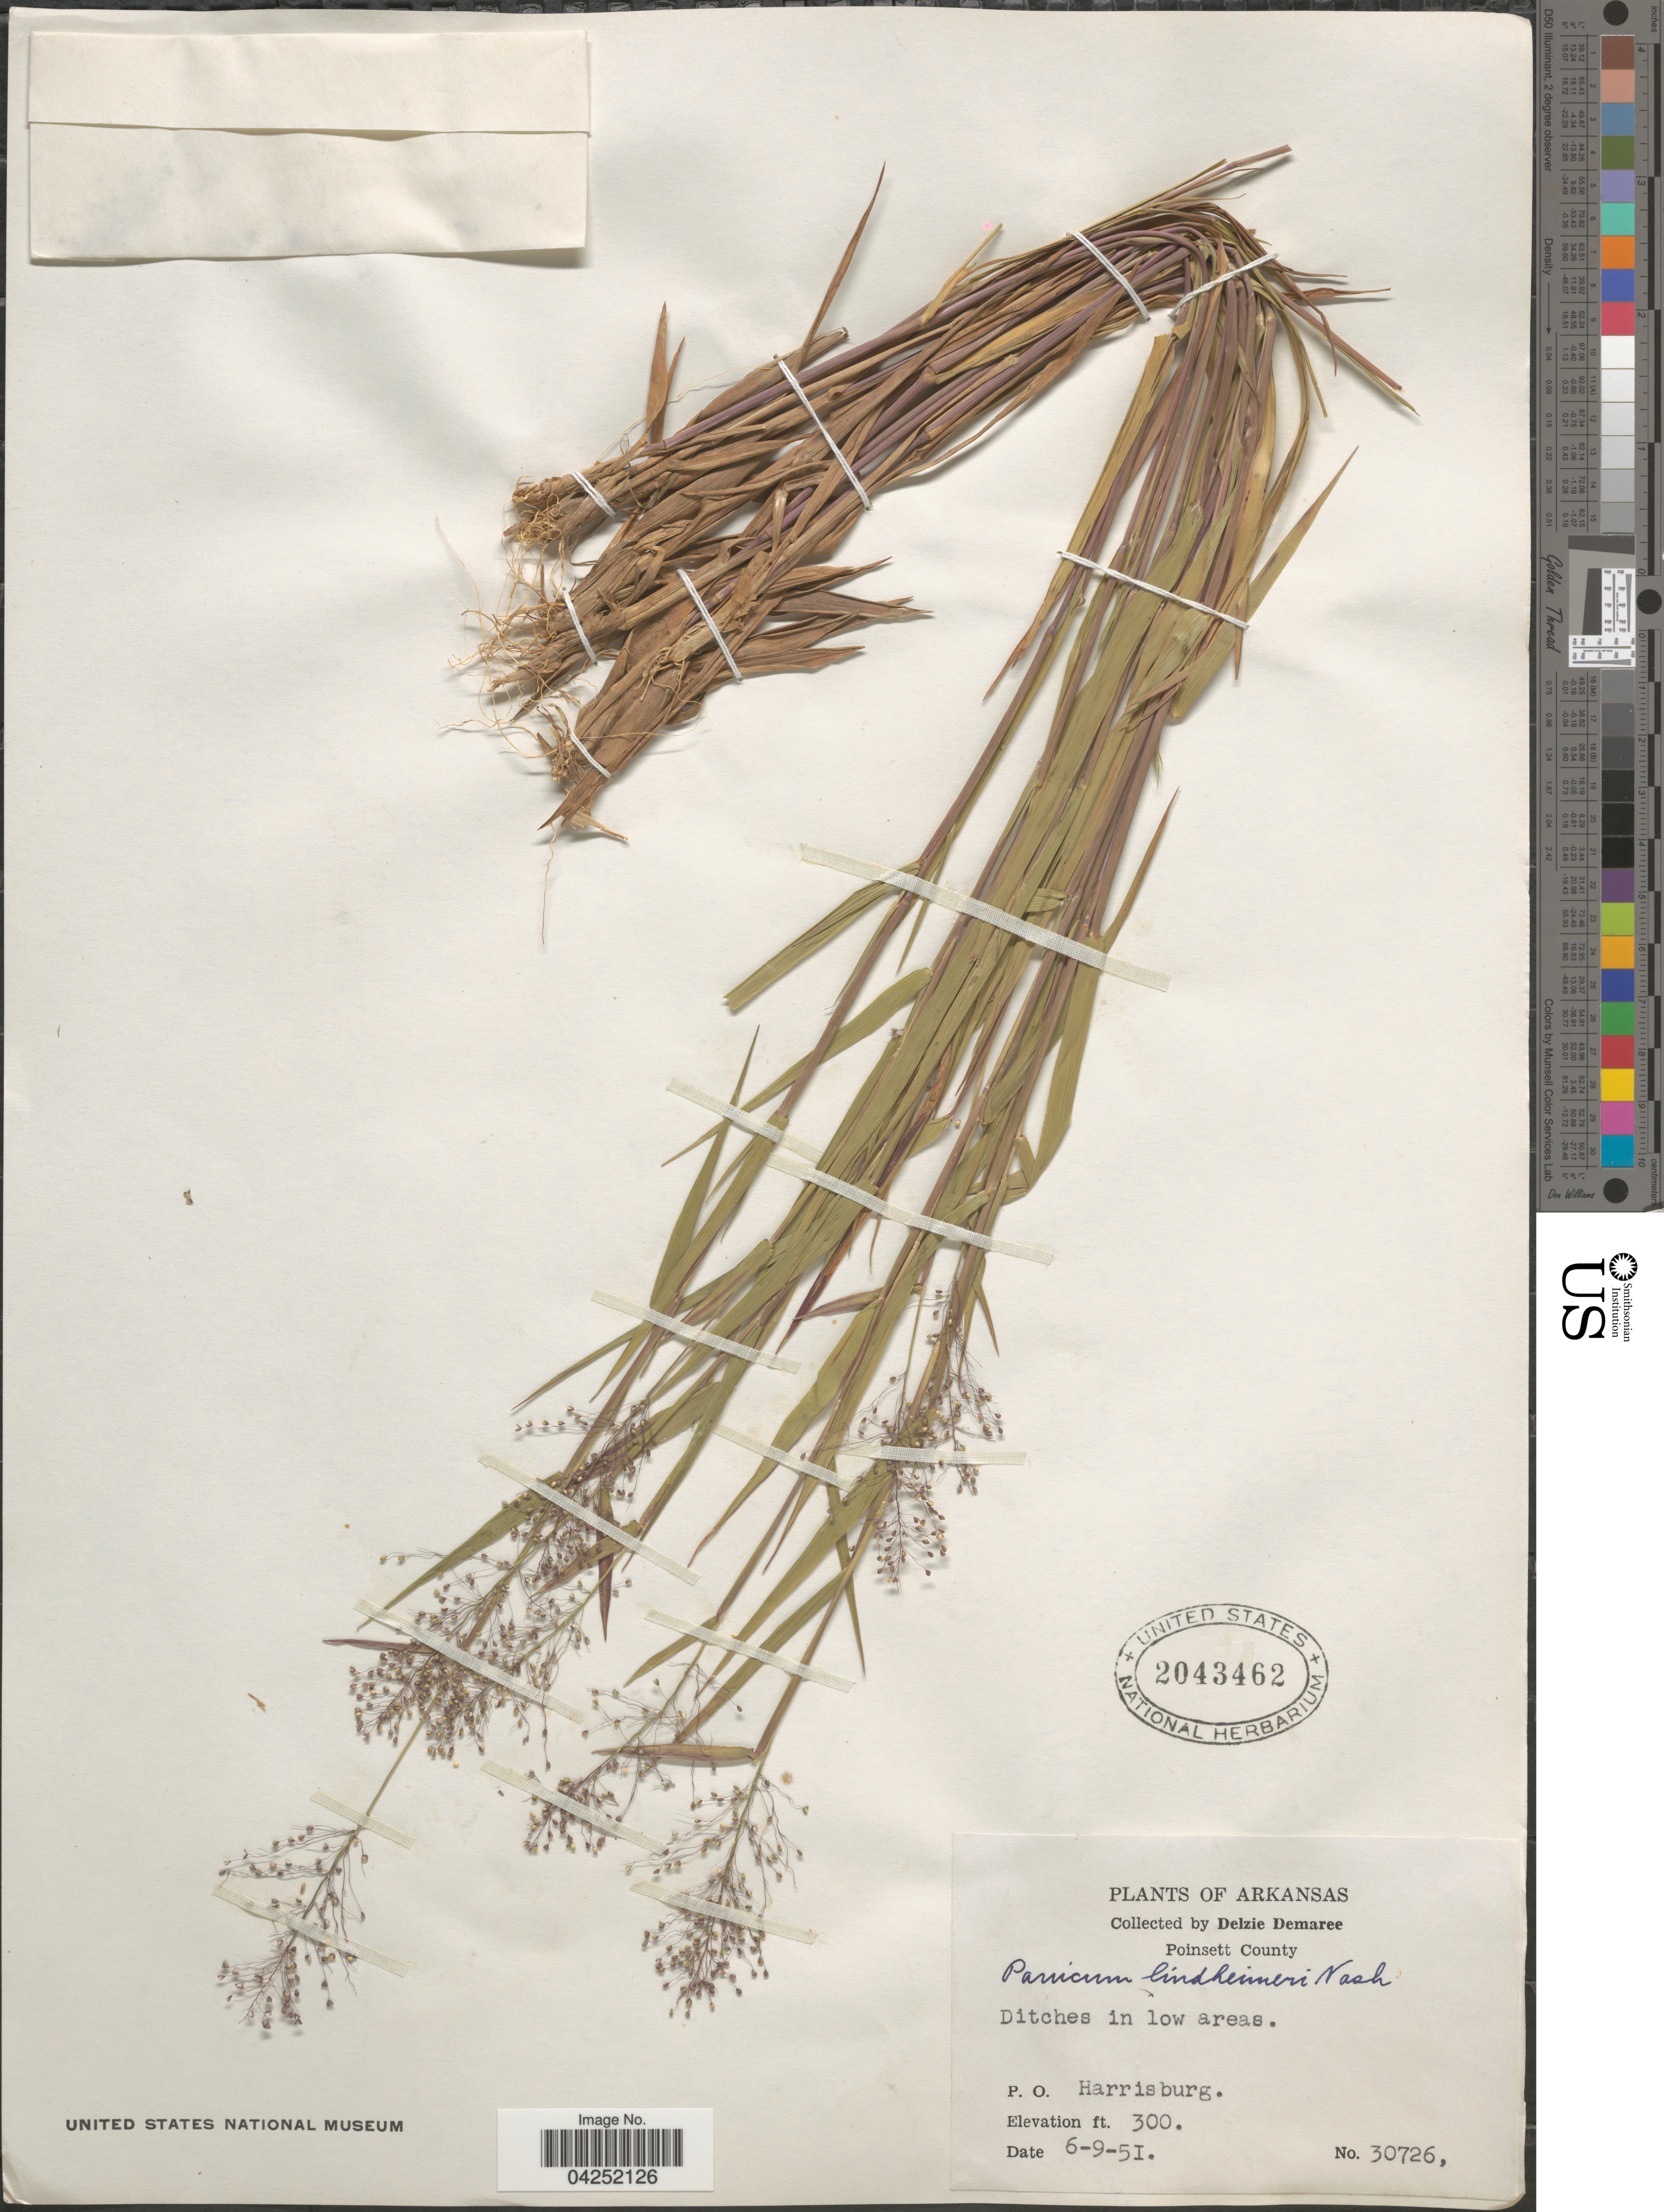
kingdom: Plantae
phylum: Tracheophyta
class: Liliopsida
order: Poales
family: Poaceae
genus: Dichanthelium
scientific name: Dichanthelium acuminatum var. lindheimeri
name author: (Nash) Gould & C.A. Clark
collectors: D. Demaree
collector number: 30726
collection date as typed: Transcribed d/m/y: 9/6/51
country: United States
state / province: Arkansas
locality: Poinsett County. P. O. Harrisburg.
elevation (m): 91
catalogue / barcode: US 2043462